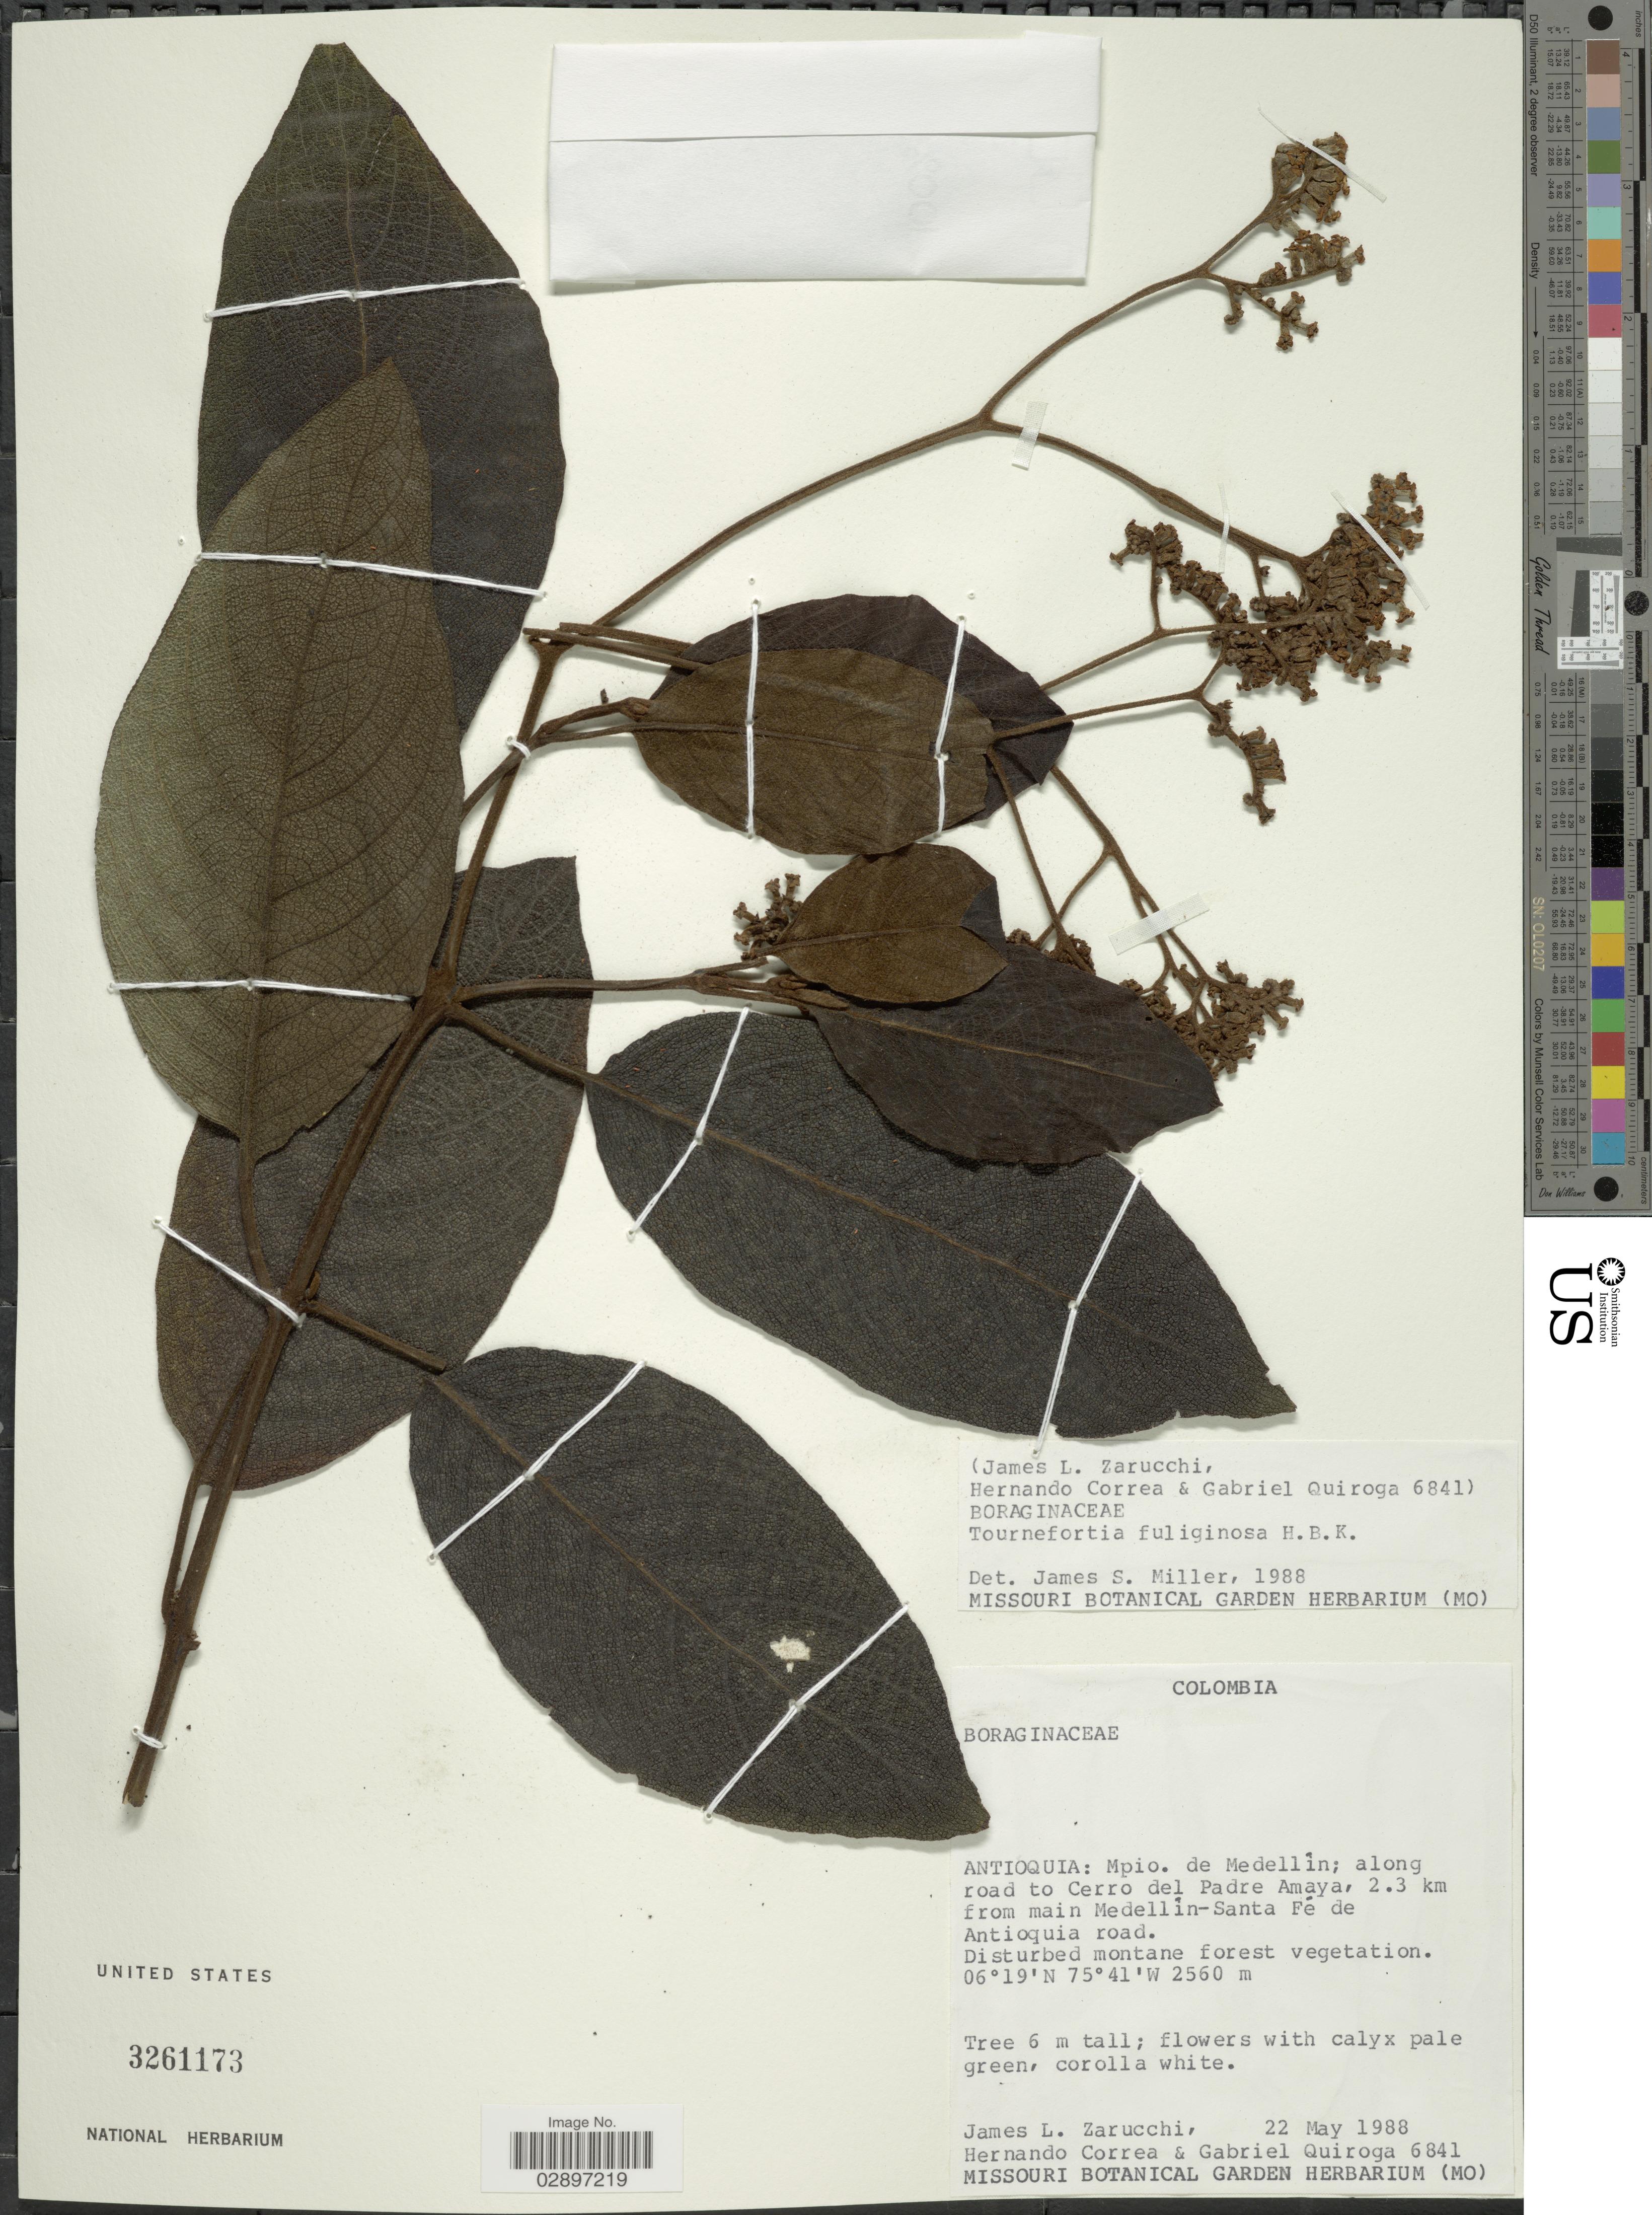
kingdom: Plantae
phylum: Tracheophyta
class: Magnoliopsida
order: Boraginales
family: Heliotropiaceae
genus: Tournefortia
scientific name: Tournefortia fuliginosa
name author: Kunth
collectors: J. L. Zarucchi, H. Correa & G. Quiroga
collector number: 6841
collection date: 1988-05-22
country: Colombia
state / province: Antioquia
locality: Mpio. de Medellin; along road to Cerro del Padre Amaya, 2.3 km from main Medellin-Santa Fé de Antioquia road.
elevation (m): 2560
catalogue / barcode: US 3261173